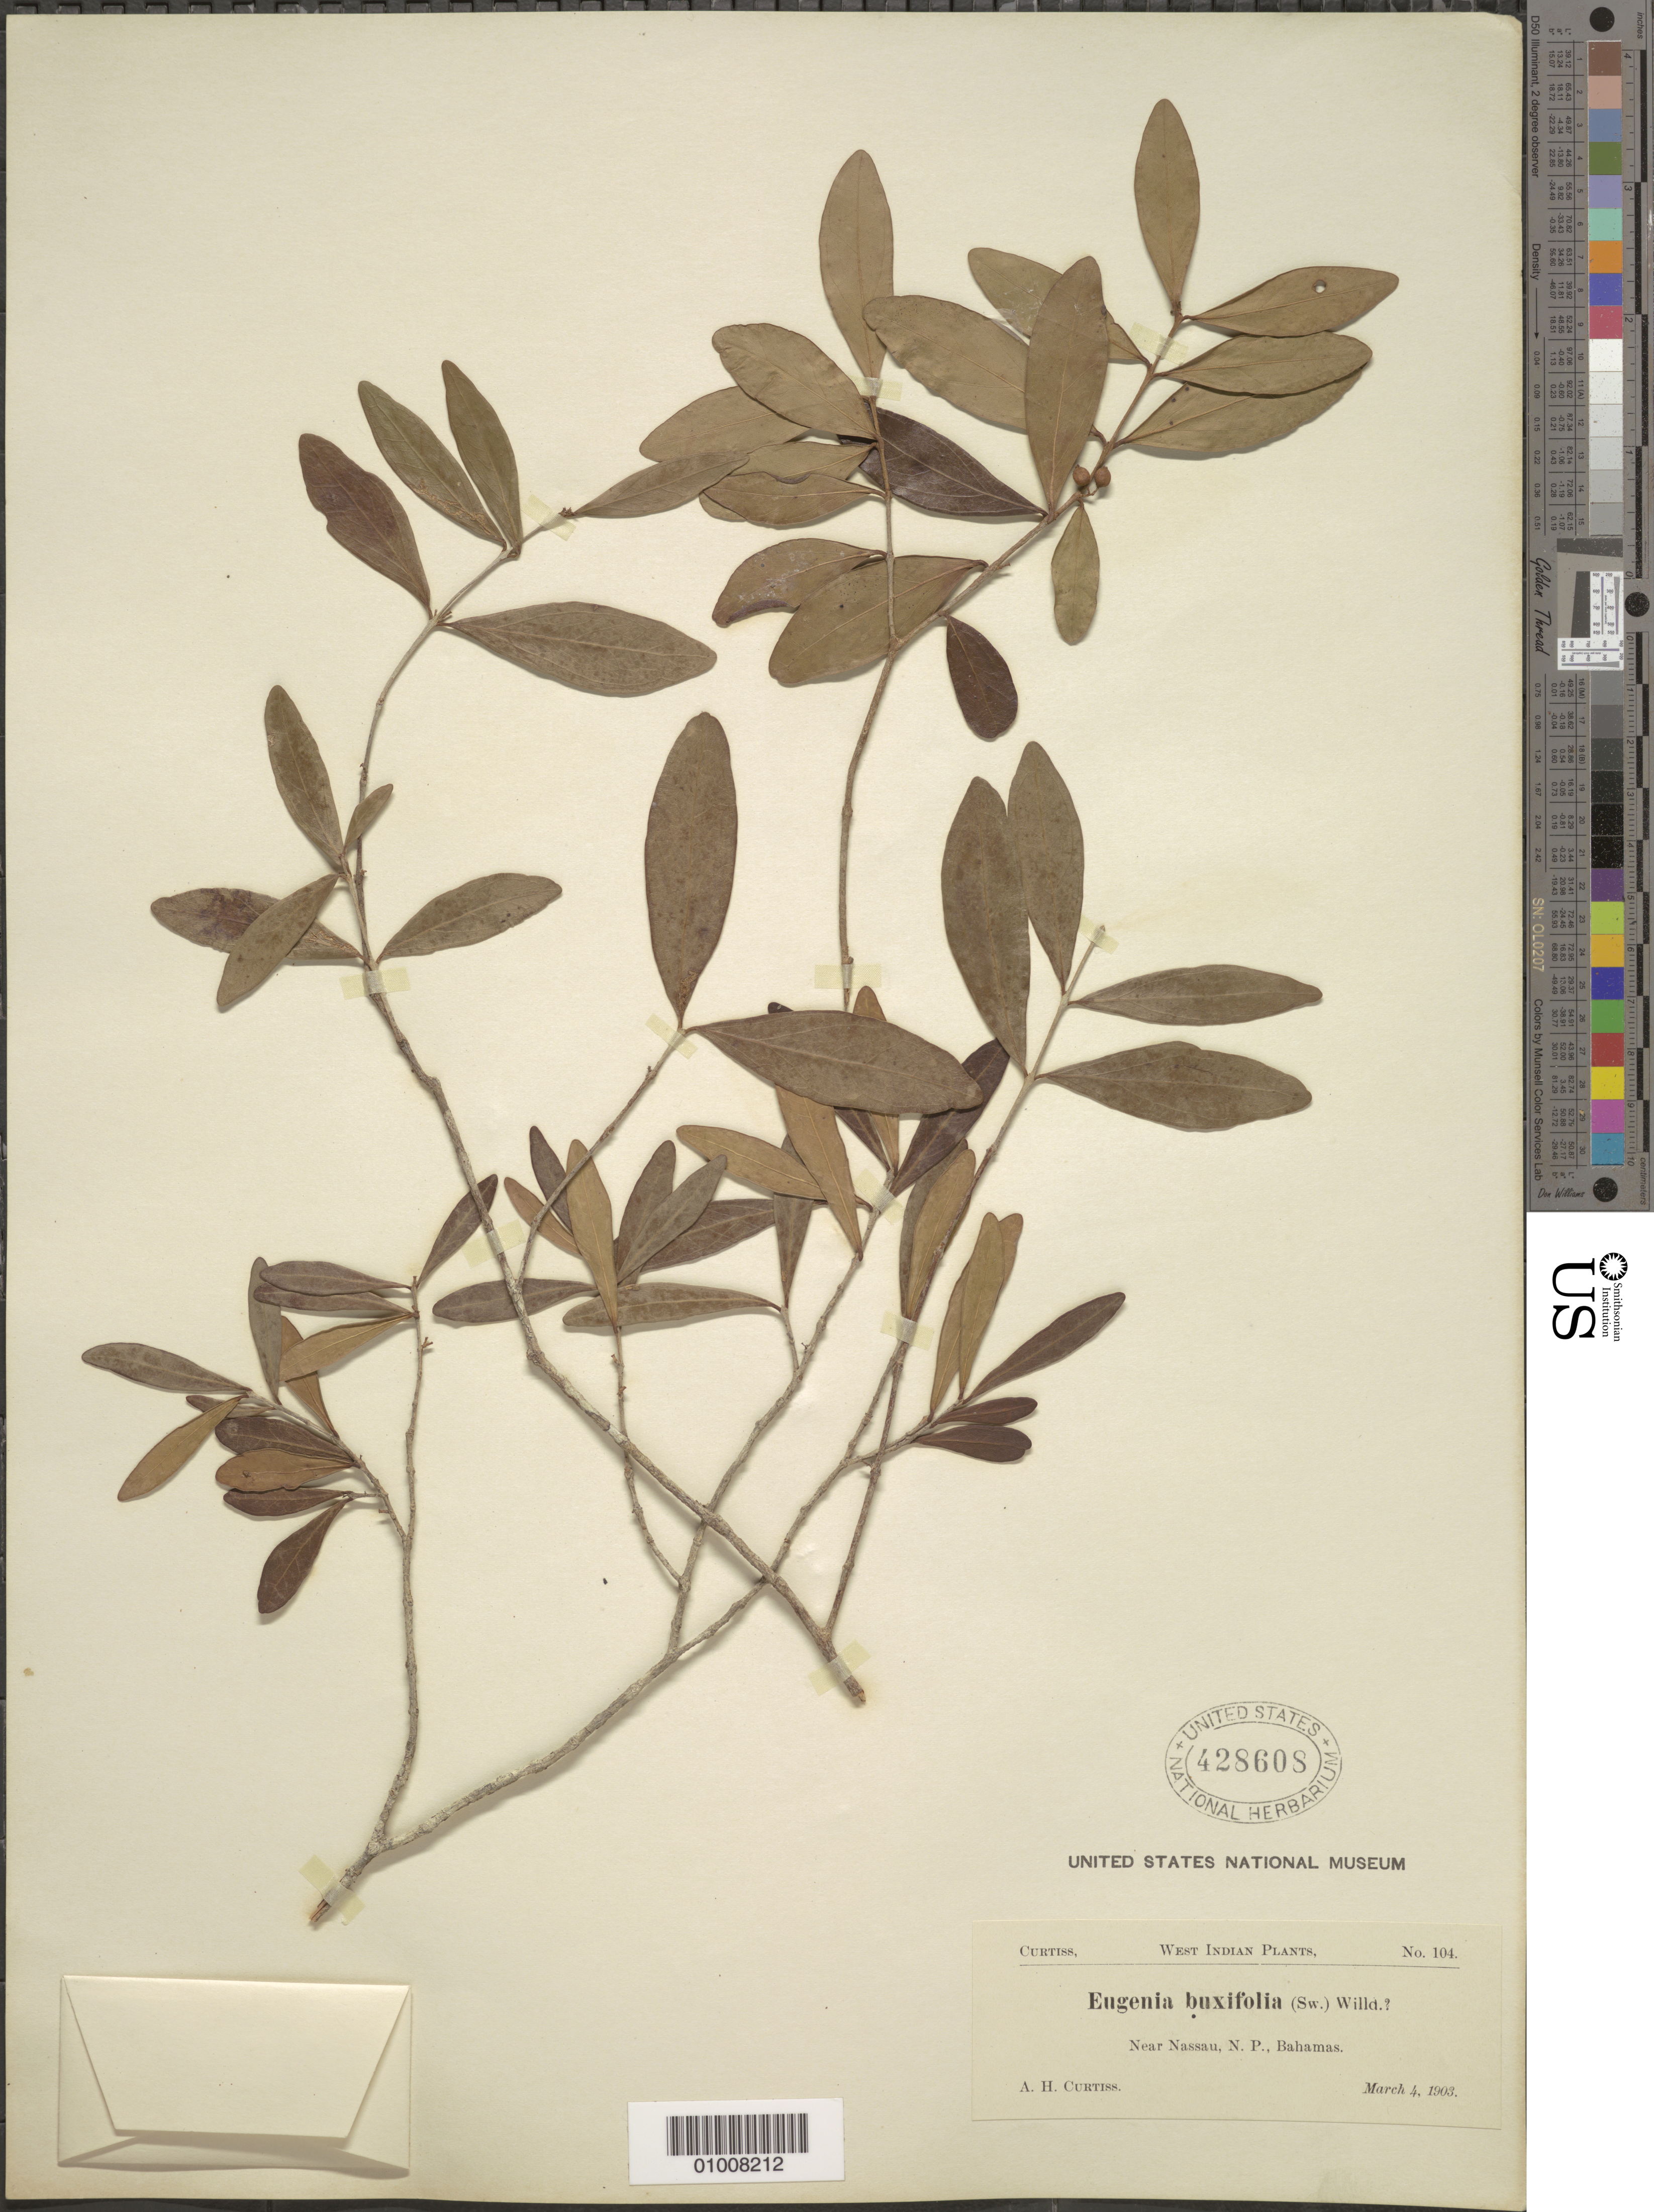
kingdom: Plantae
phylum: Tracheophyta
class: Magnoliopsida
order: Myrtales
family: Myrtaceae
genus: Eugenia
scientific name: Eugenia foetida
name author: Pers.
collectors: A. H. Curtiss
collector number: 104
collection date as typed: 04 Mar 1903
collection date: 1903-03-04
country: Bahamas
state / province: New Providence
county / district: Nassau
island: New Providence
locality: Near Nassau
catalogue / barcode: US 428608